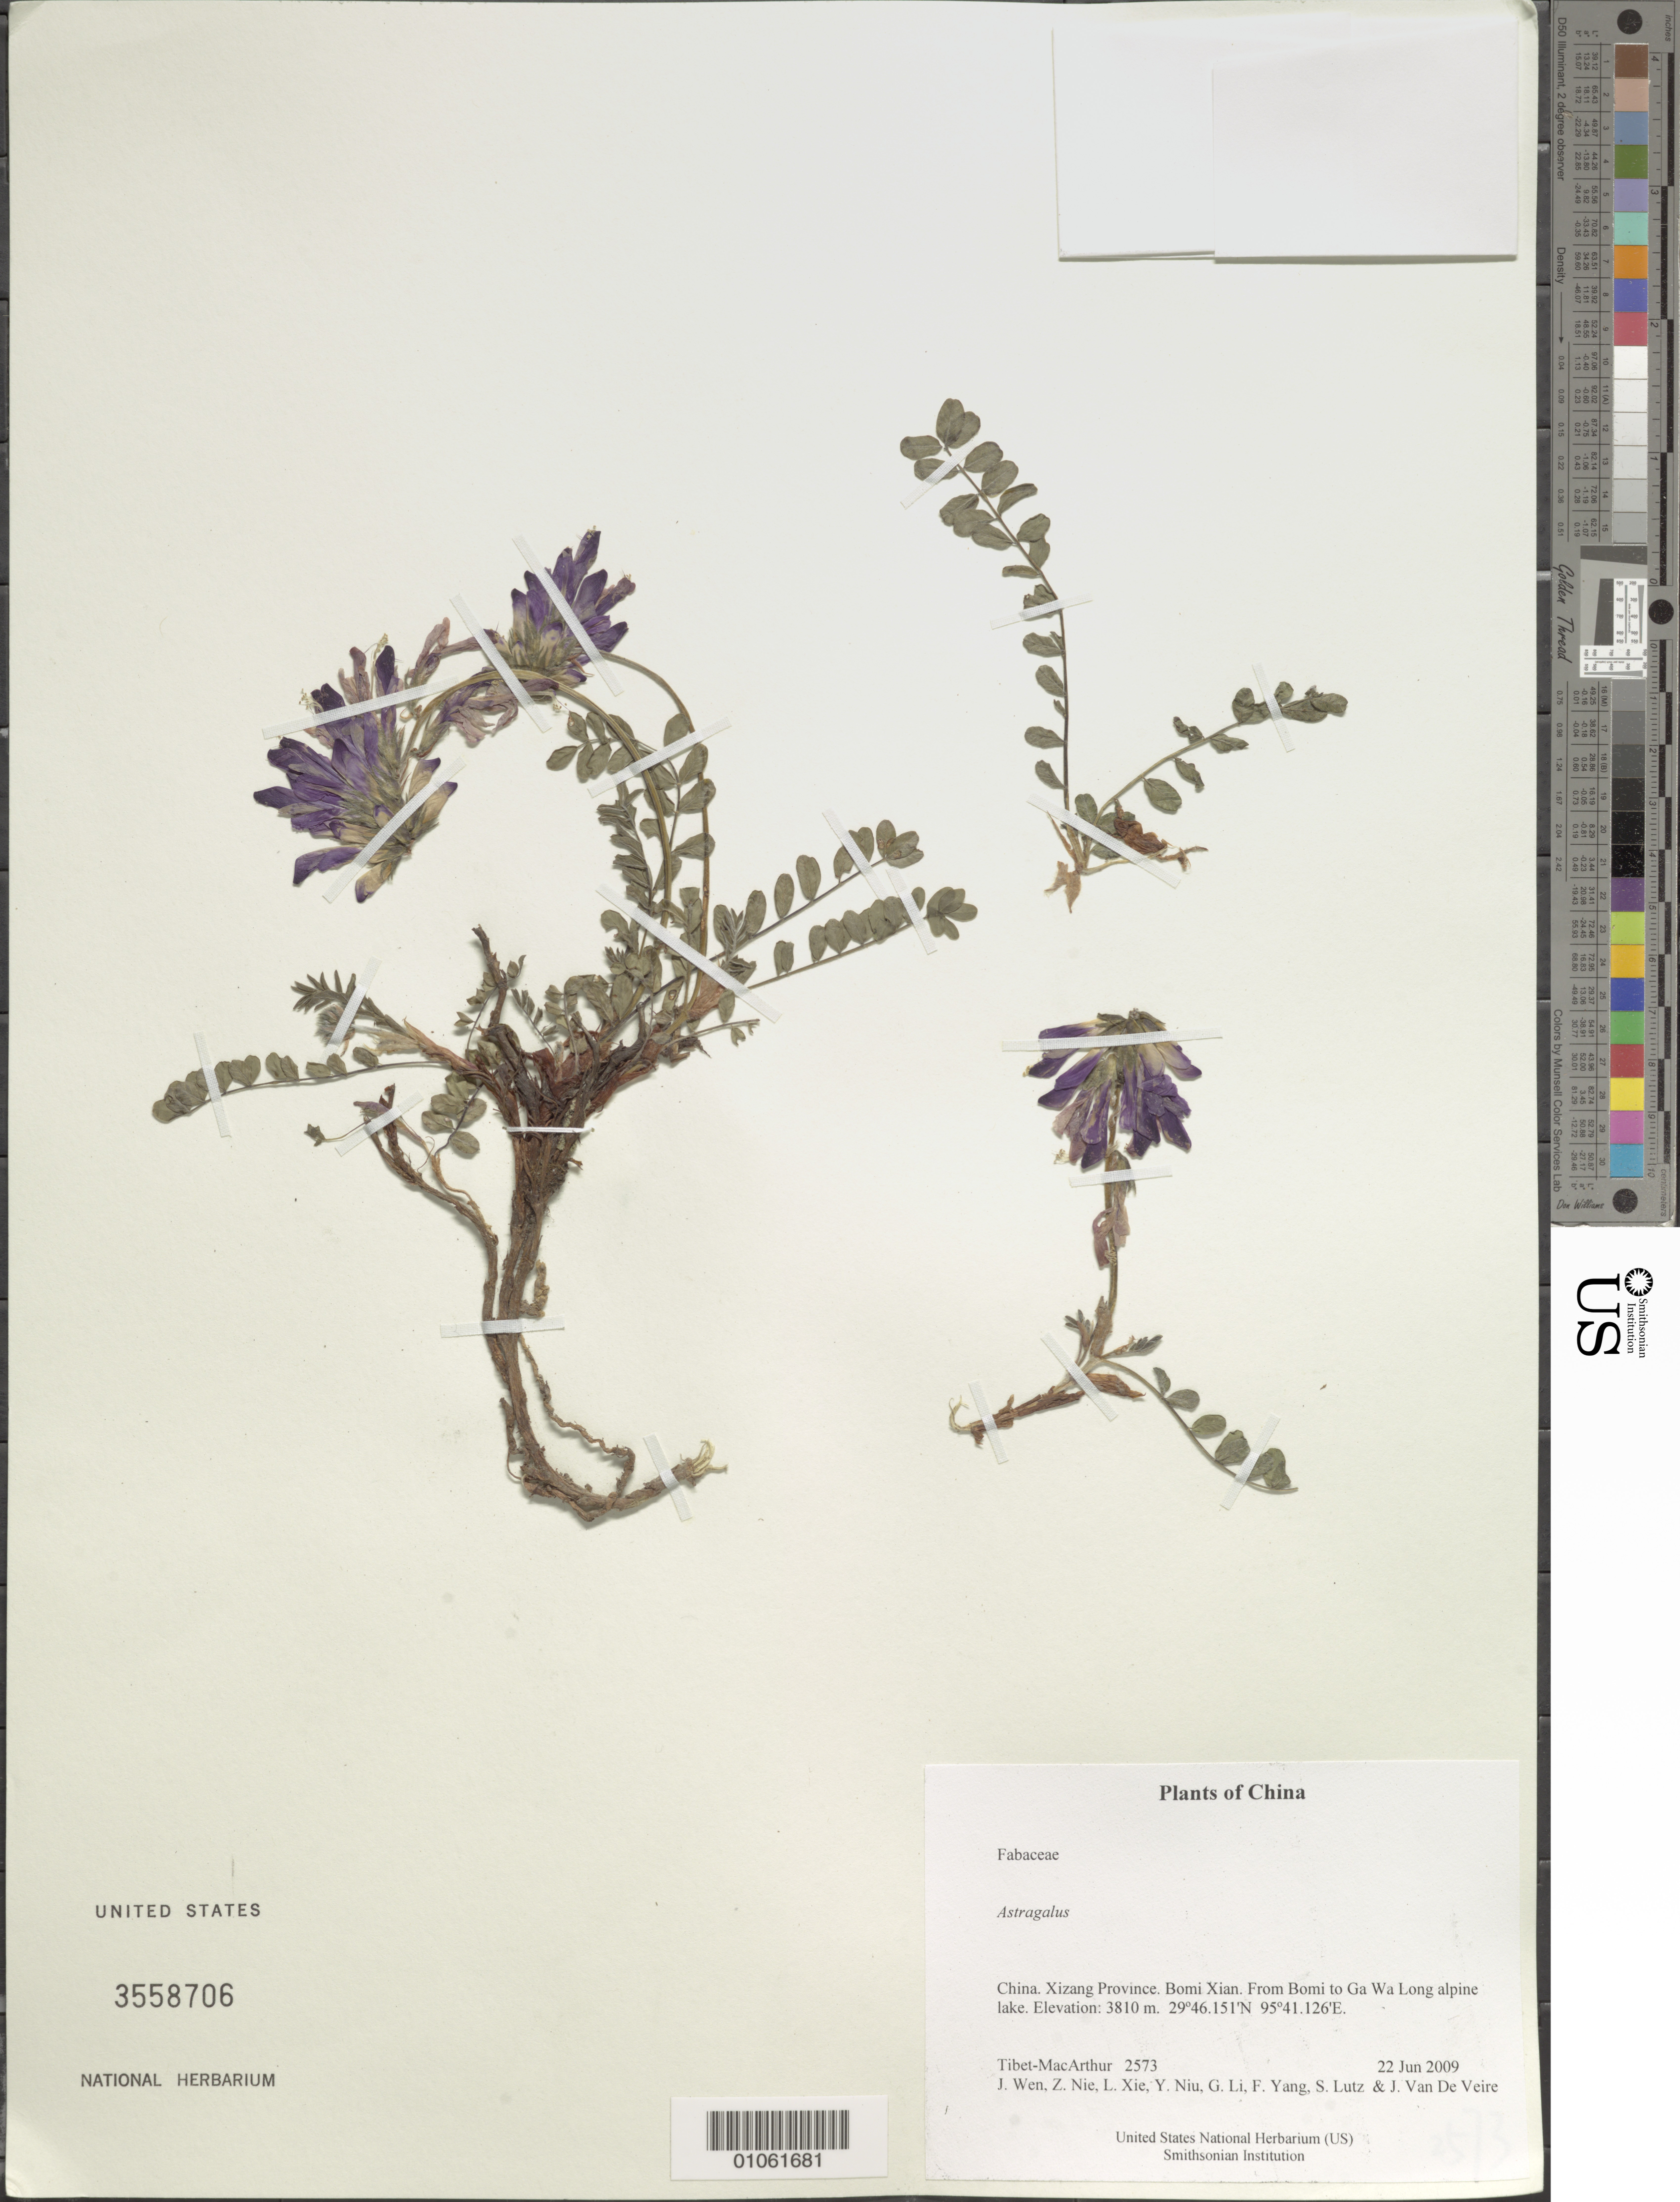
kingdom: Plantae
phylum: Tracheophyta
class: Magnoliopsida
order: Fabales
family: Fabaceae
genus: Astragalus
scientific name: Astragalus sp.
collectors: Tibet-MacArthur, J. Wen, Z. Nie, L. Xie, Y. Niu, G. Li, F. Yang, S. Lutz & J. Van De Veire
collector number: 2573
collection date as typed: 22 Jun 2009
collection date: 2009-06-22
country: China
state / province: Xizang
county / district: Bomi Xian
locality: From Bomi to Ga Wa Long alpine lake.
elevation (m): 3810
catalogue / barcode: US 3558706